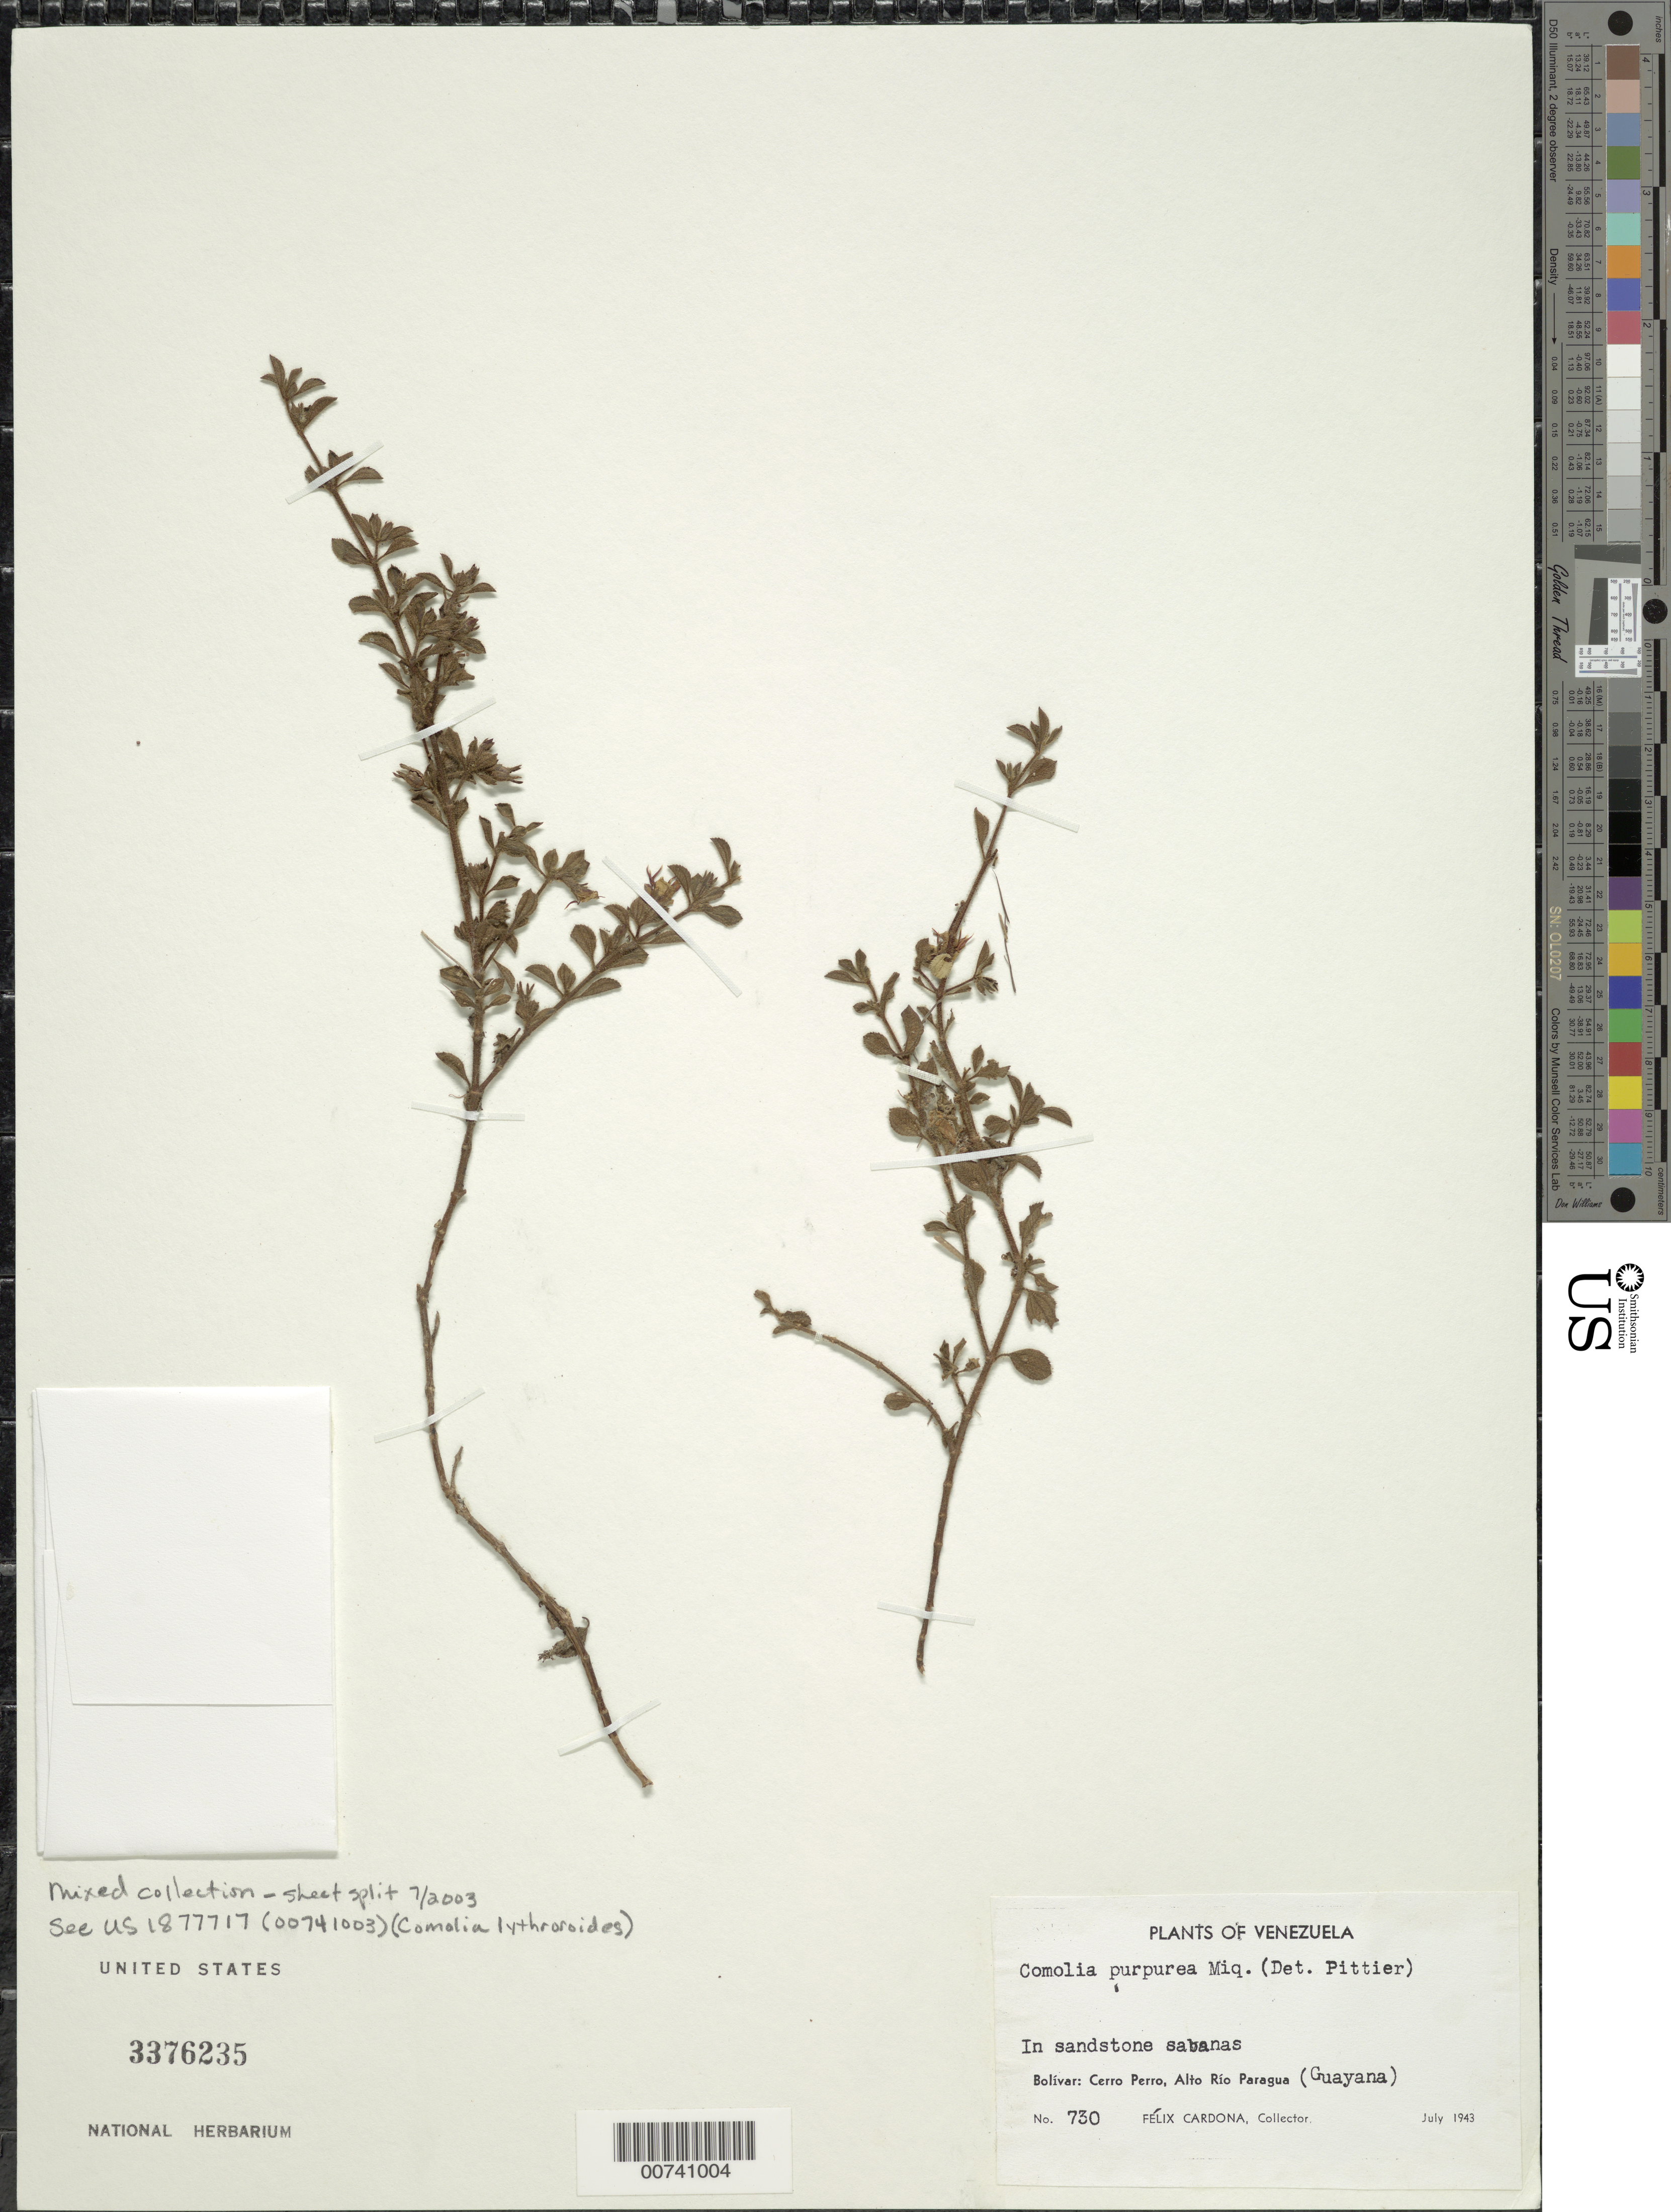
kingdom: Plantae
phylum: Tracheophyta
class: Magnoliopsida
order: Myrtales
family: Melastomataceae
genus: Comolia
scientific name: Comolia microphylla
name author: Benth.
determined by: Nunes da Silva, Diego, (RB), Jardim Botanico do Rio de Janeiro - Herbario (BRAZIL)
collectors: F. Cardona Puig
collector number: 730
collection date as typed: Jul-43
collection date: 1943-07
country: Venezuela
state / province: Bolívar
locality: Alto Río Paragua, Cerro Perro (Guayana)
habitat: Sandstone savanna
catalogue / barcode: US 3376235